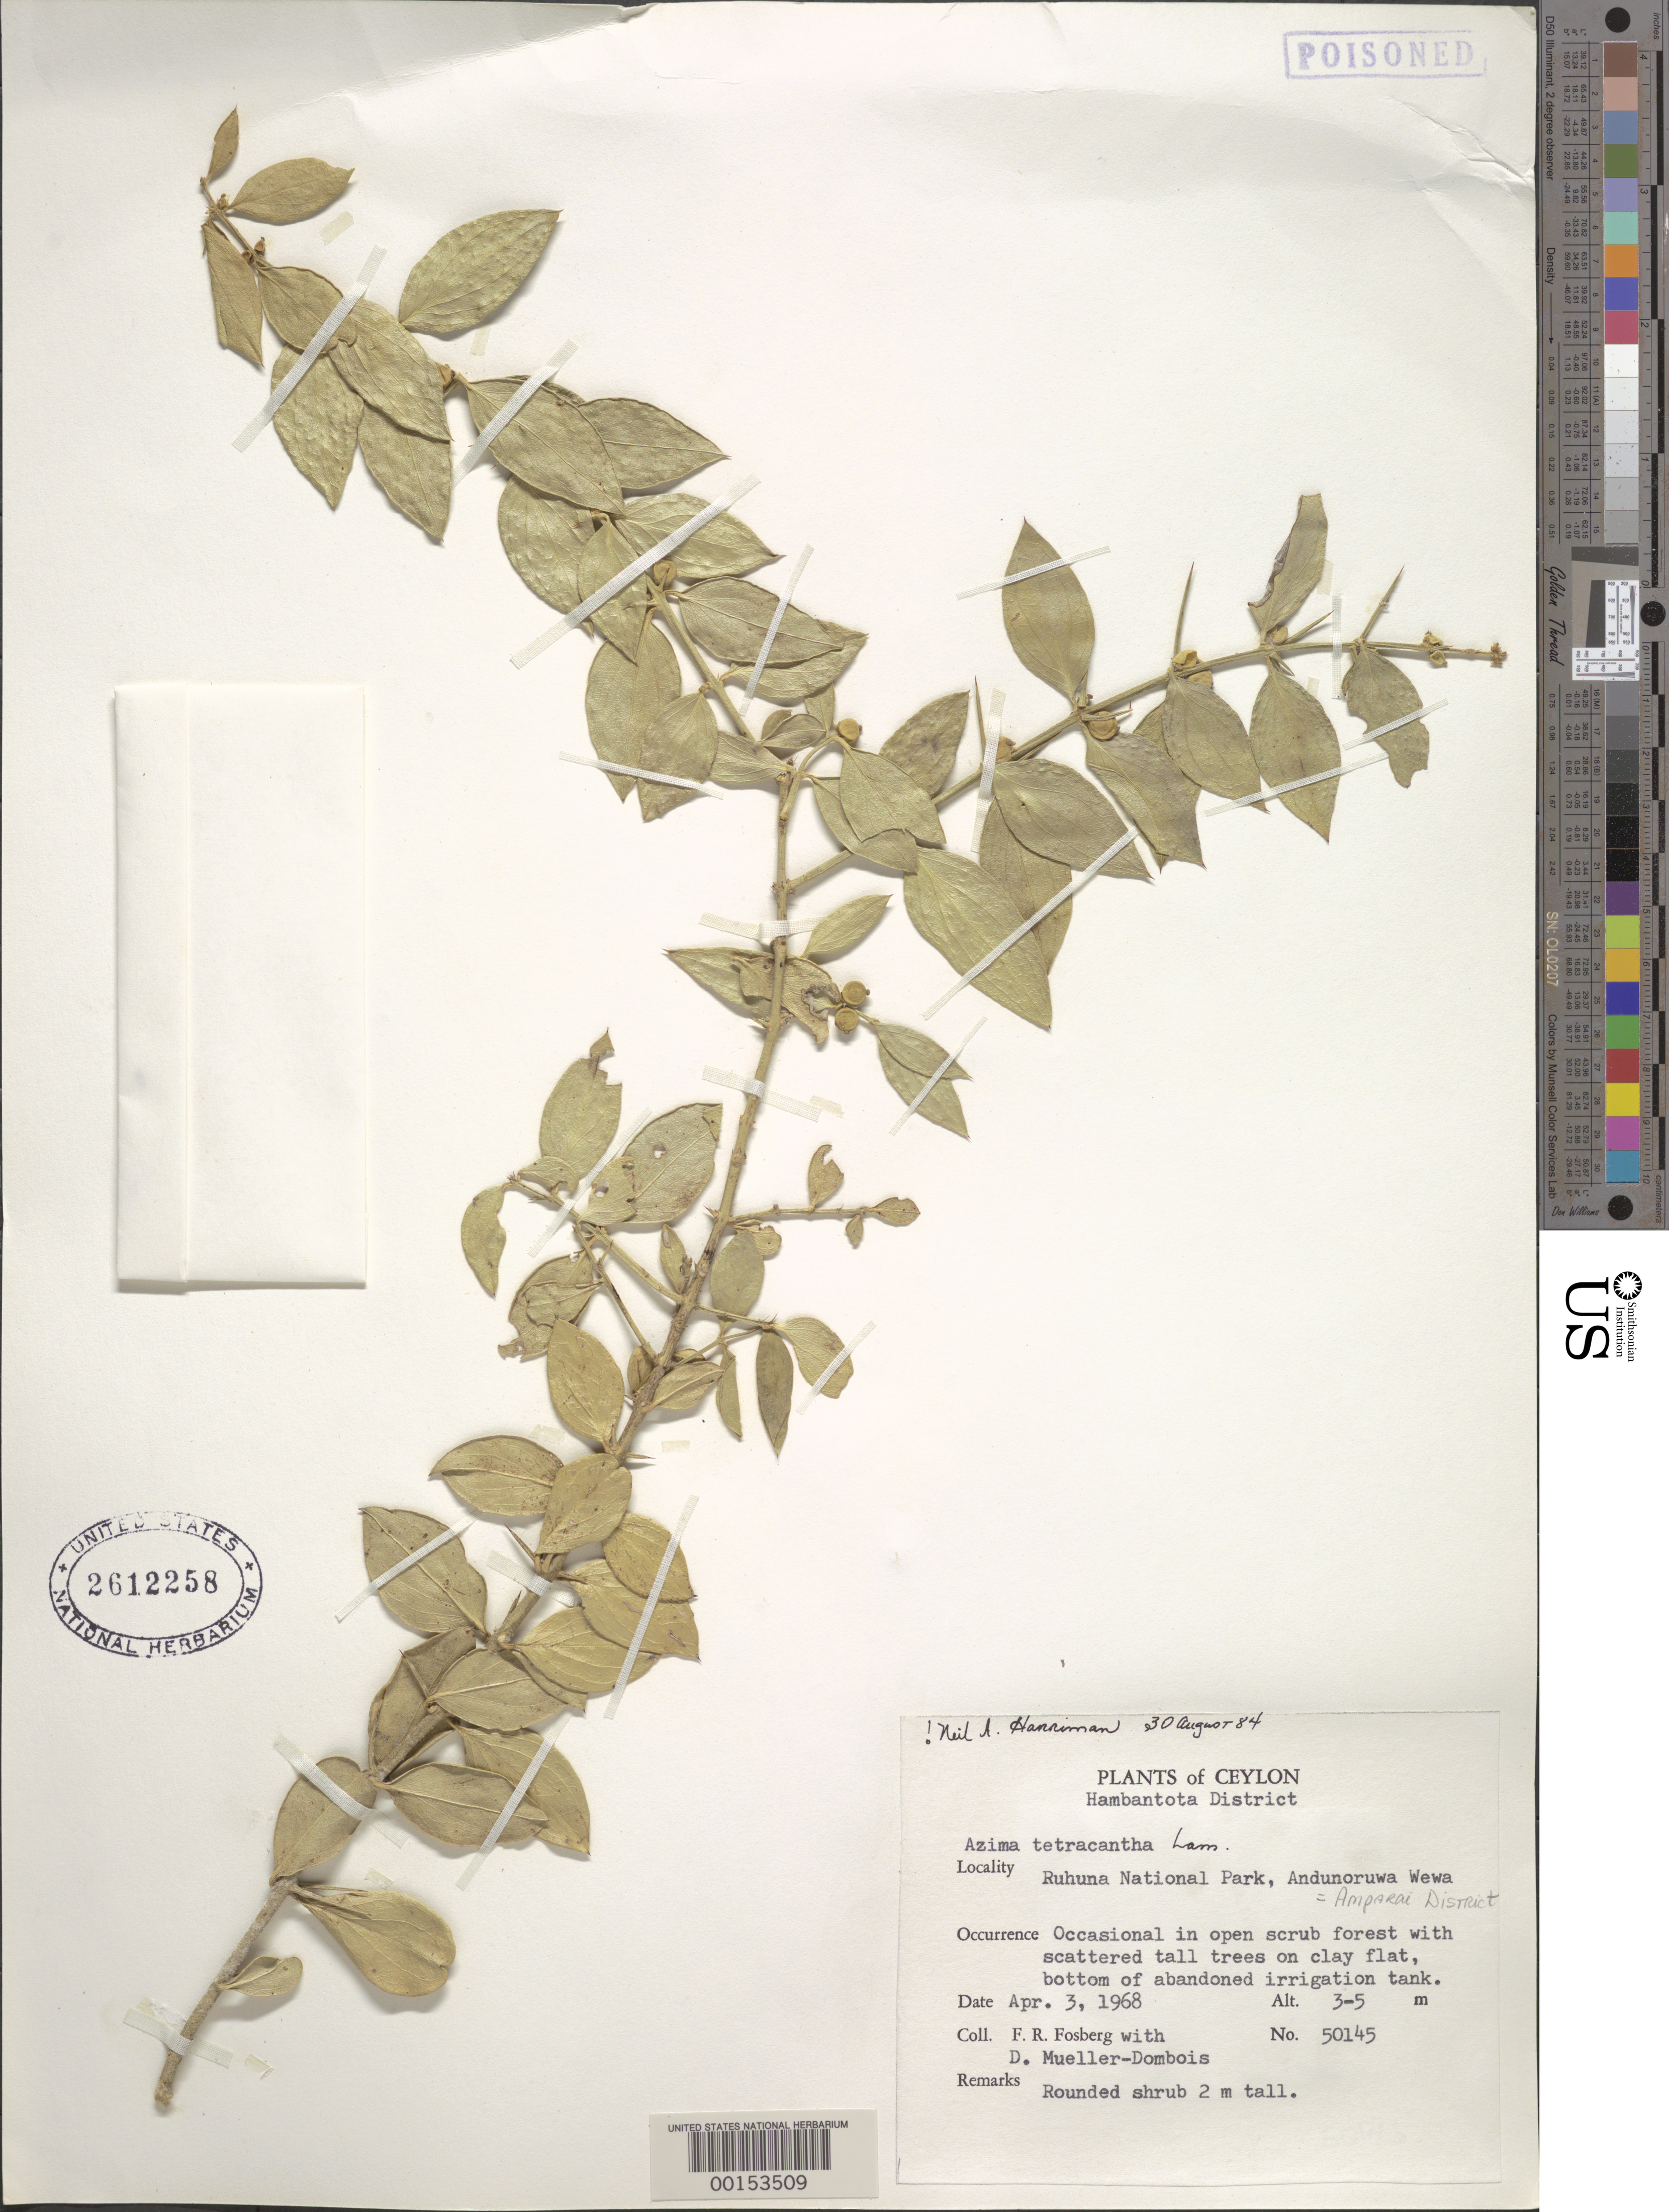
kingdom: Plantae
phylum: Tracheophyta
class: Magnoliopsida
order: Brassicales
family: Salvadoraceae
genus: Azima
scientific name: Azima tetracantha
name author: Lam.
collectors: F. R. Fosberg & D. Mueller-Dombois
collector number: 50145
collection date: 1968-04-03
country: Sri Lanka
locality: Ceylon. Hambantota District. Ruhuna National Park, Andunoruwa Wewa-Amparai District.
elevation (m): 3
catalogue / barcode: US 2612258